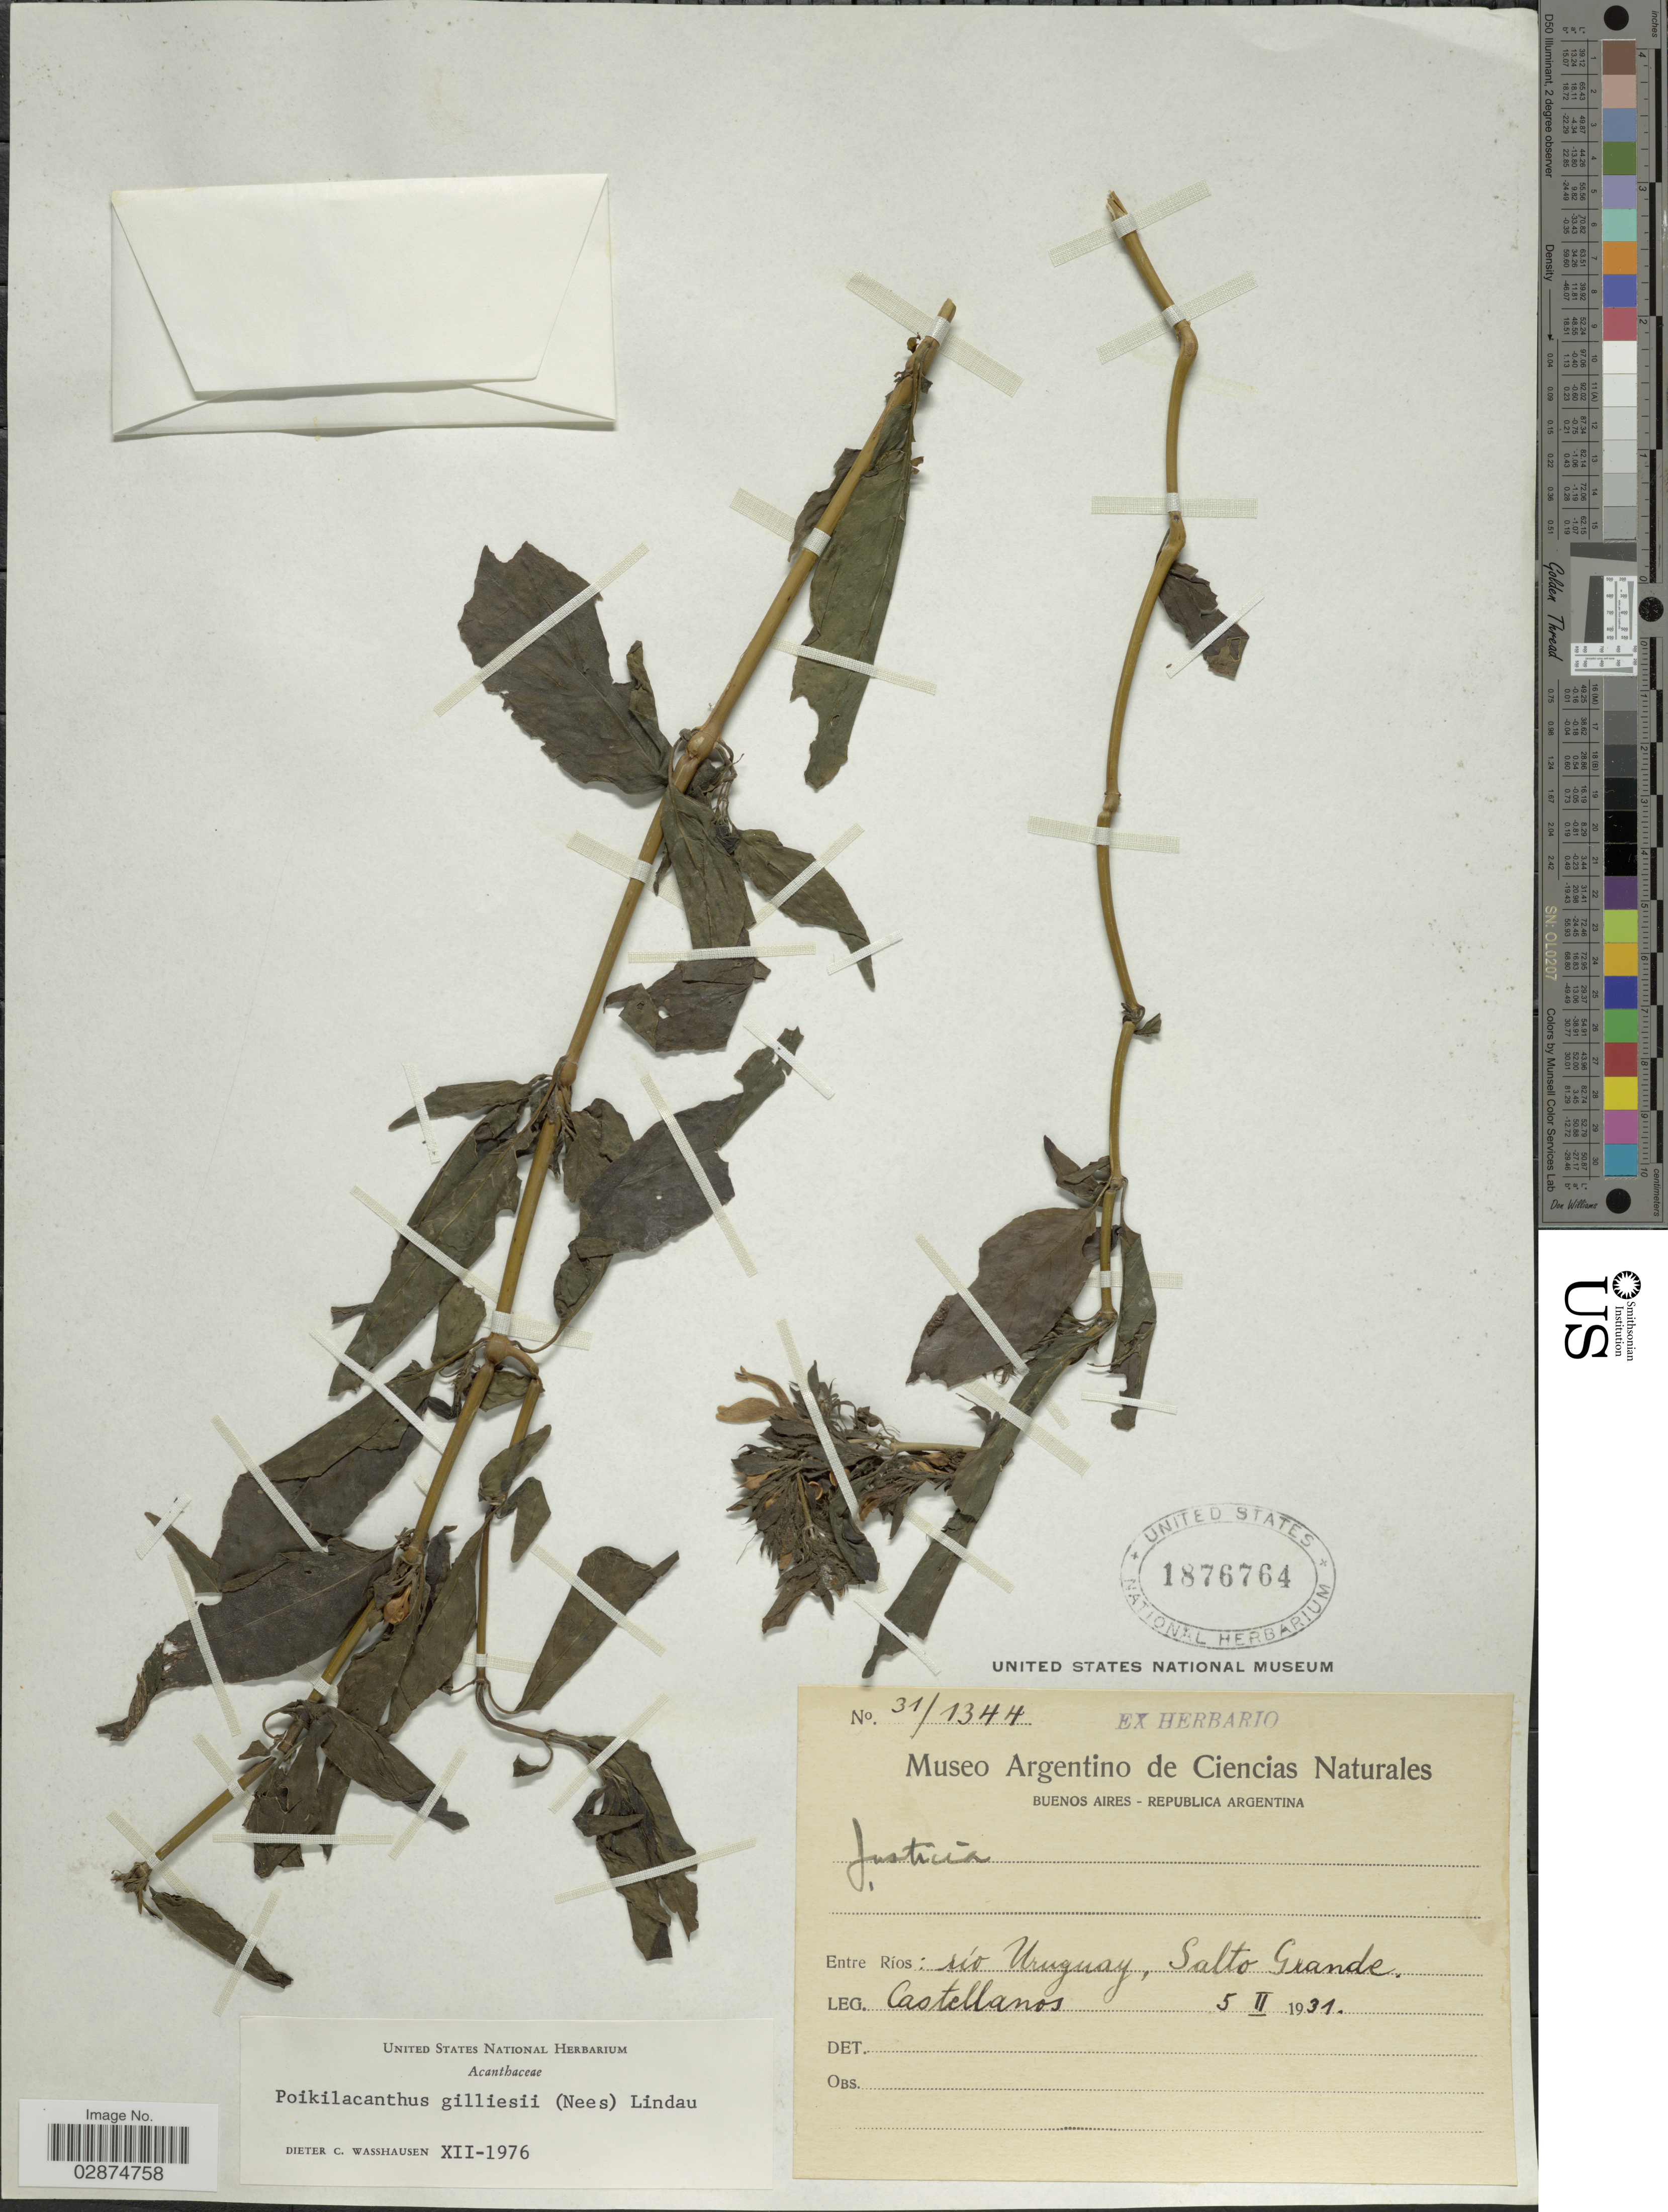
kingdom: Plantae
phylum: Tracheophyta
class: Magnoliopsida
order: Lamiales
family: Acanthaceae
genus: Poikilacanthus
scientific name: Poikilacanthus glandulosus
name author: (Nees) Ariza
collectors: -- Castellanos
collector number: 31/1344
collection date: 1931-02-05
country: Argentina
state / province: Entre Rios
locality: Río Uruguay, Salto Grande.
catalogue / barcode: US 1876764